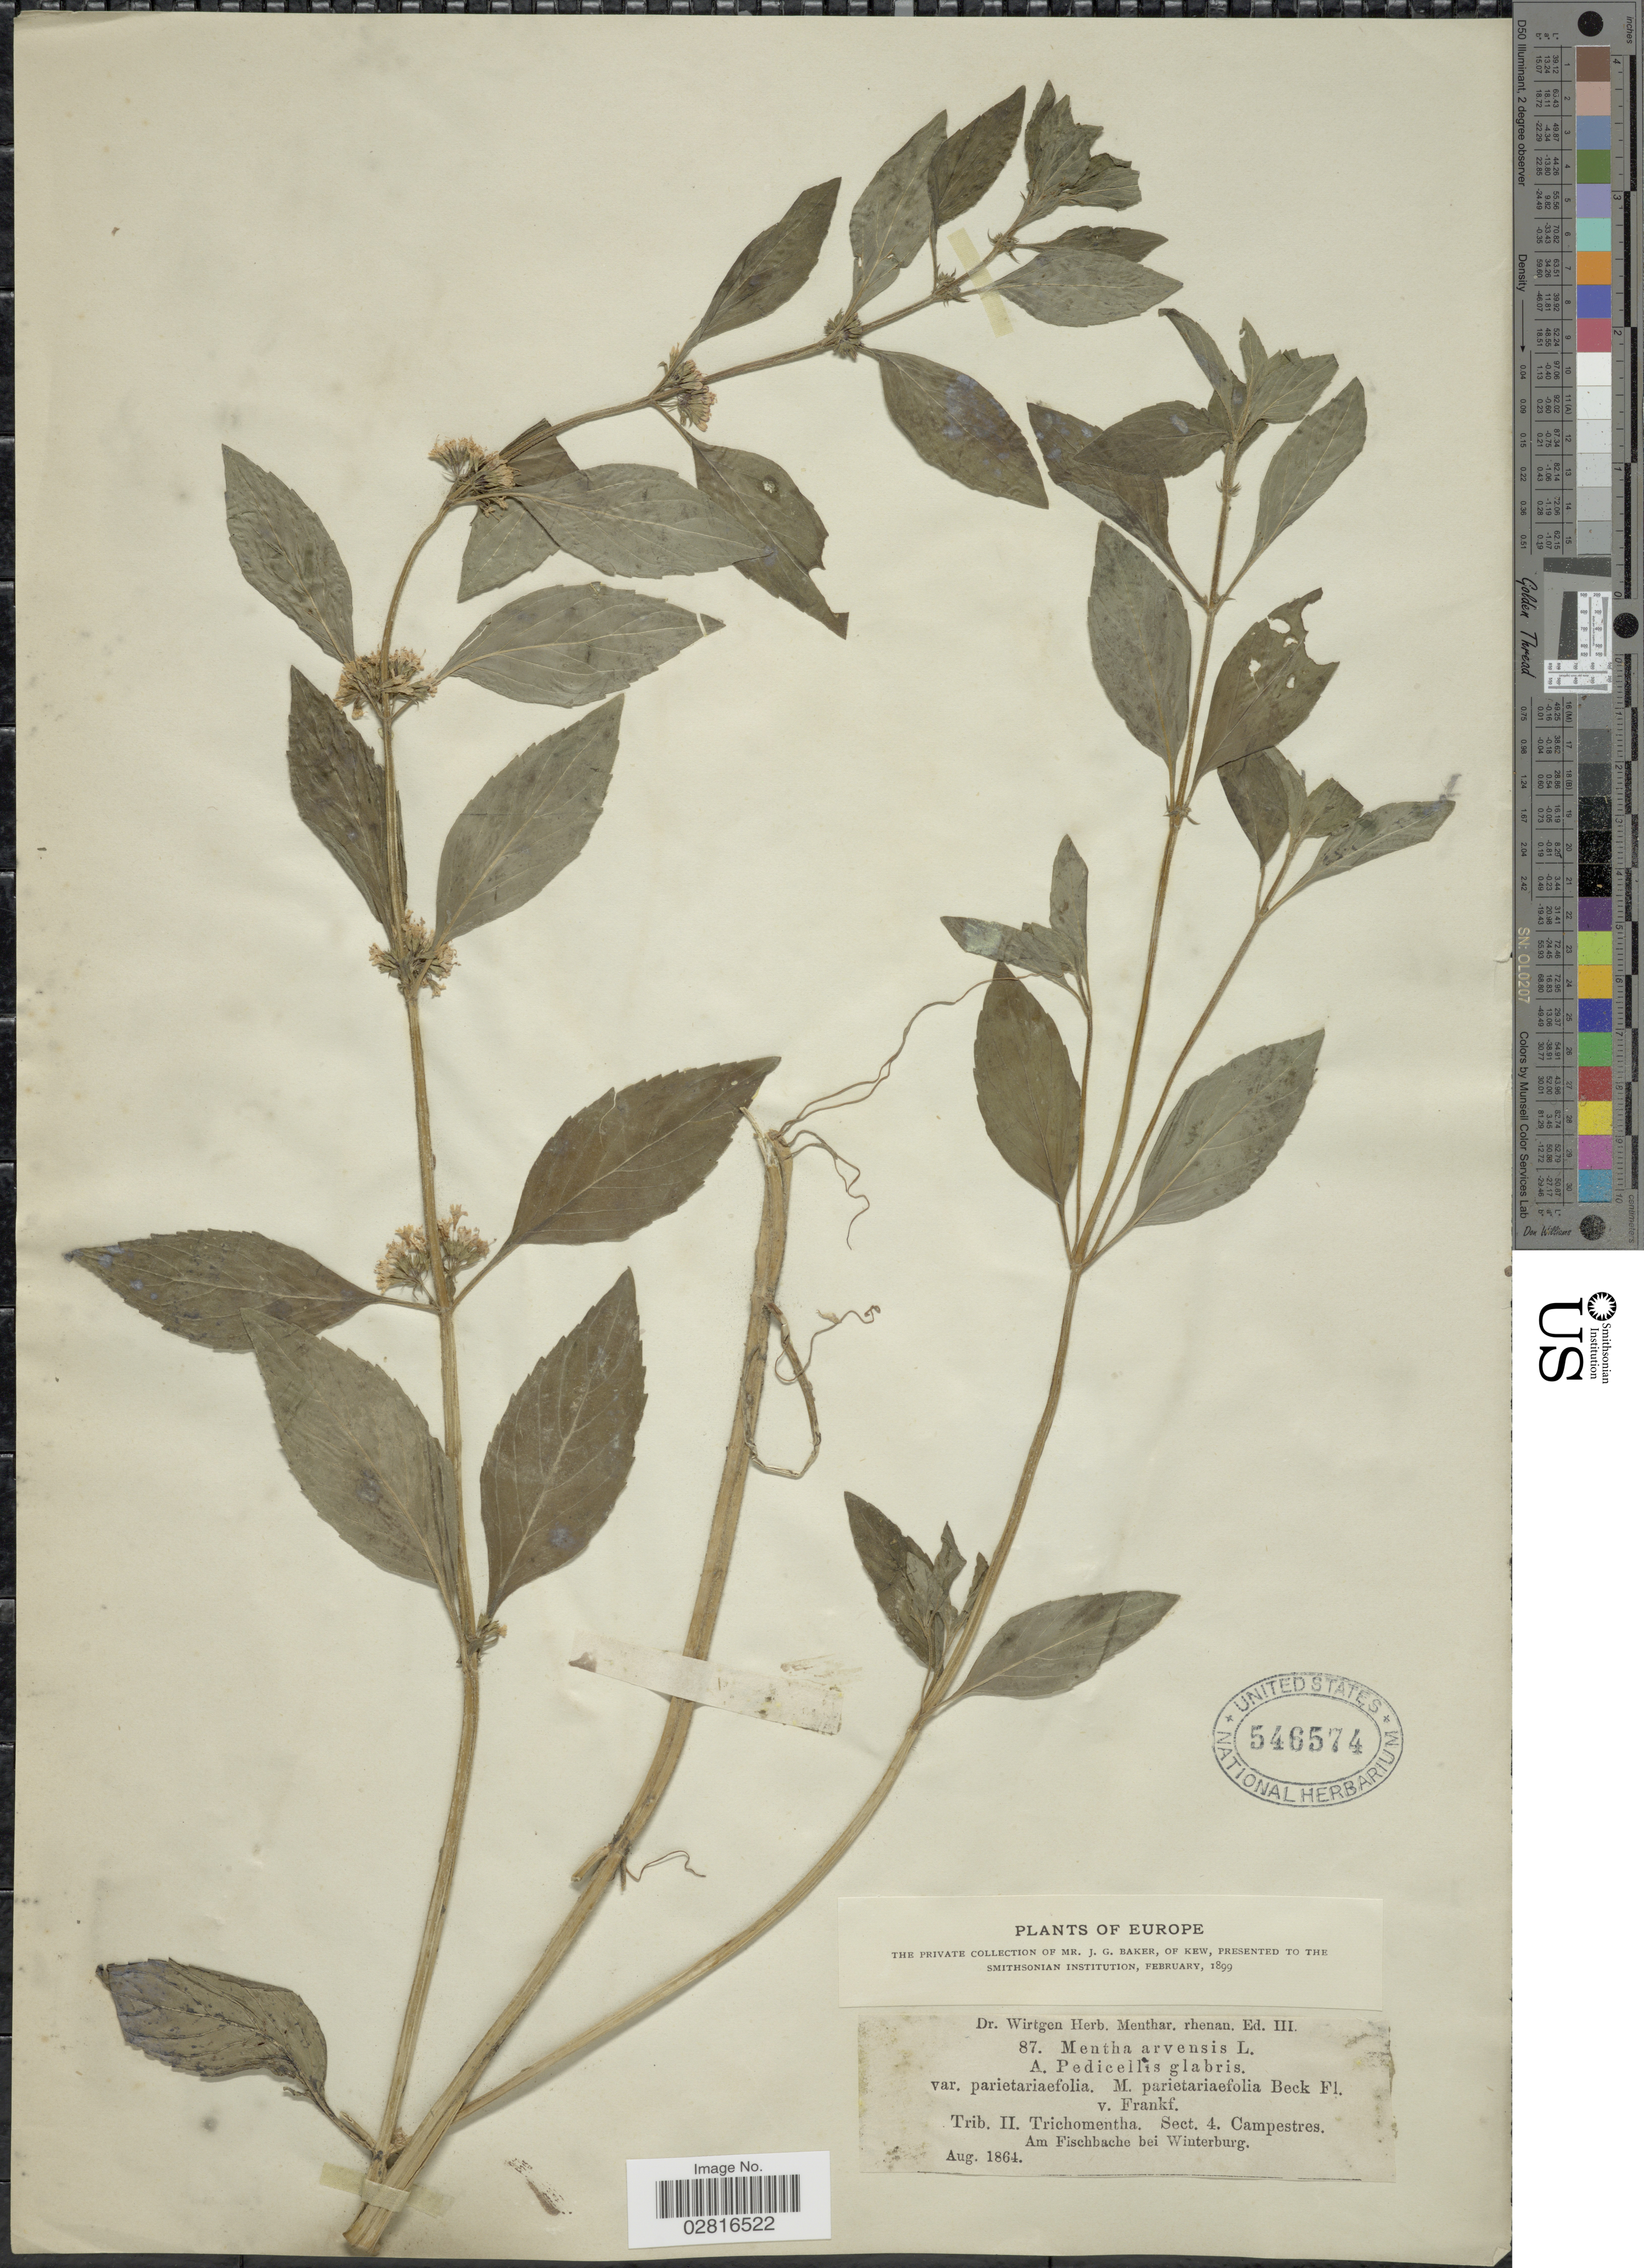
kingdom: Plantae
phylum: Tracheophyta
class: Magnoliopsida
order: Lamiales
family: Lamiaceae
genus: Mentha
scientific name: Mentha parietariifolia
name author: (Becker) Boreau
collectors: J. G. Baker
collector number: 87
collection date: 1864-08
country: Germany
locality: Am Fischbache bei Winterburg. Europe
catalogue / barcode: US 546574